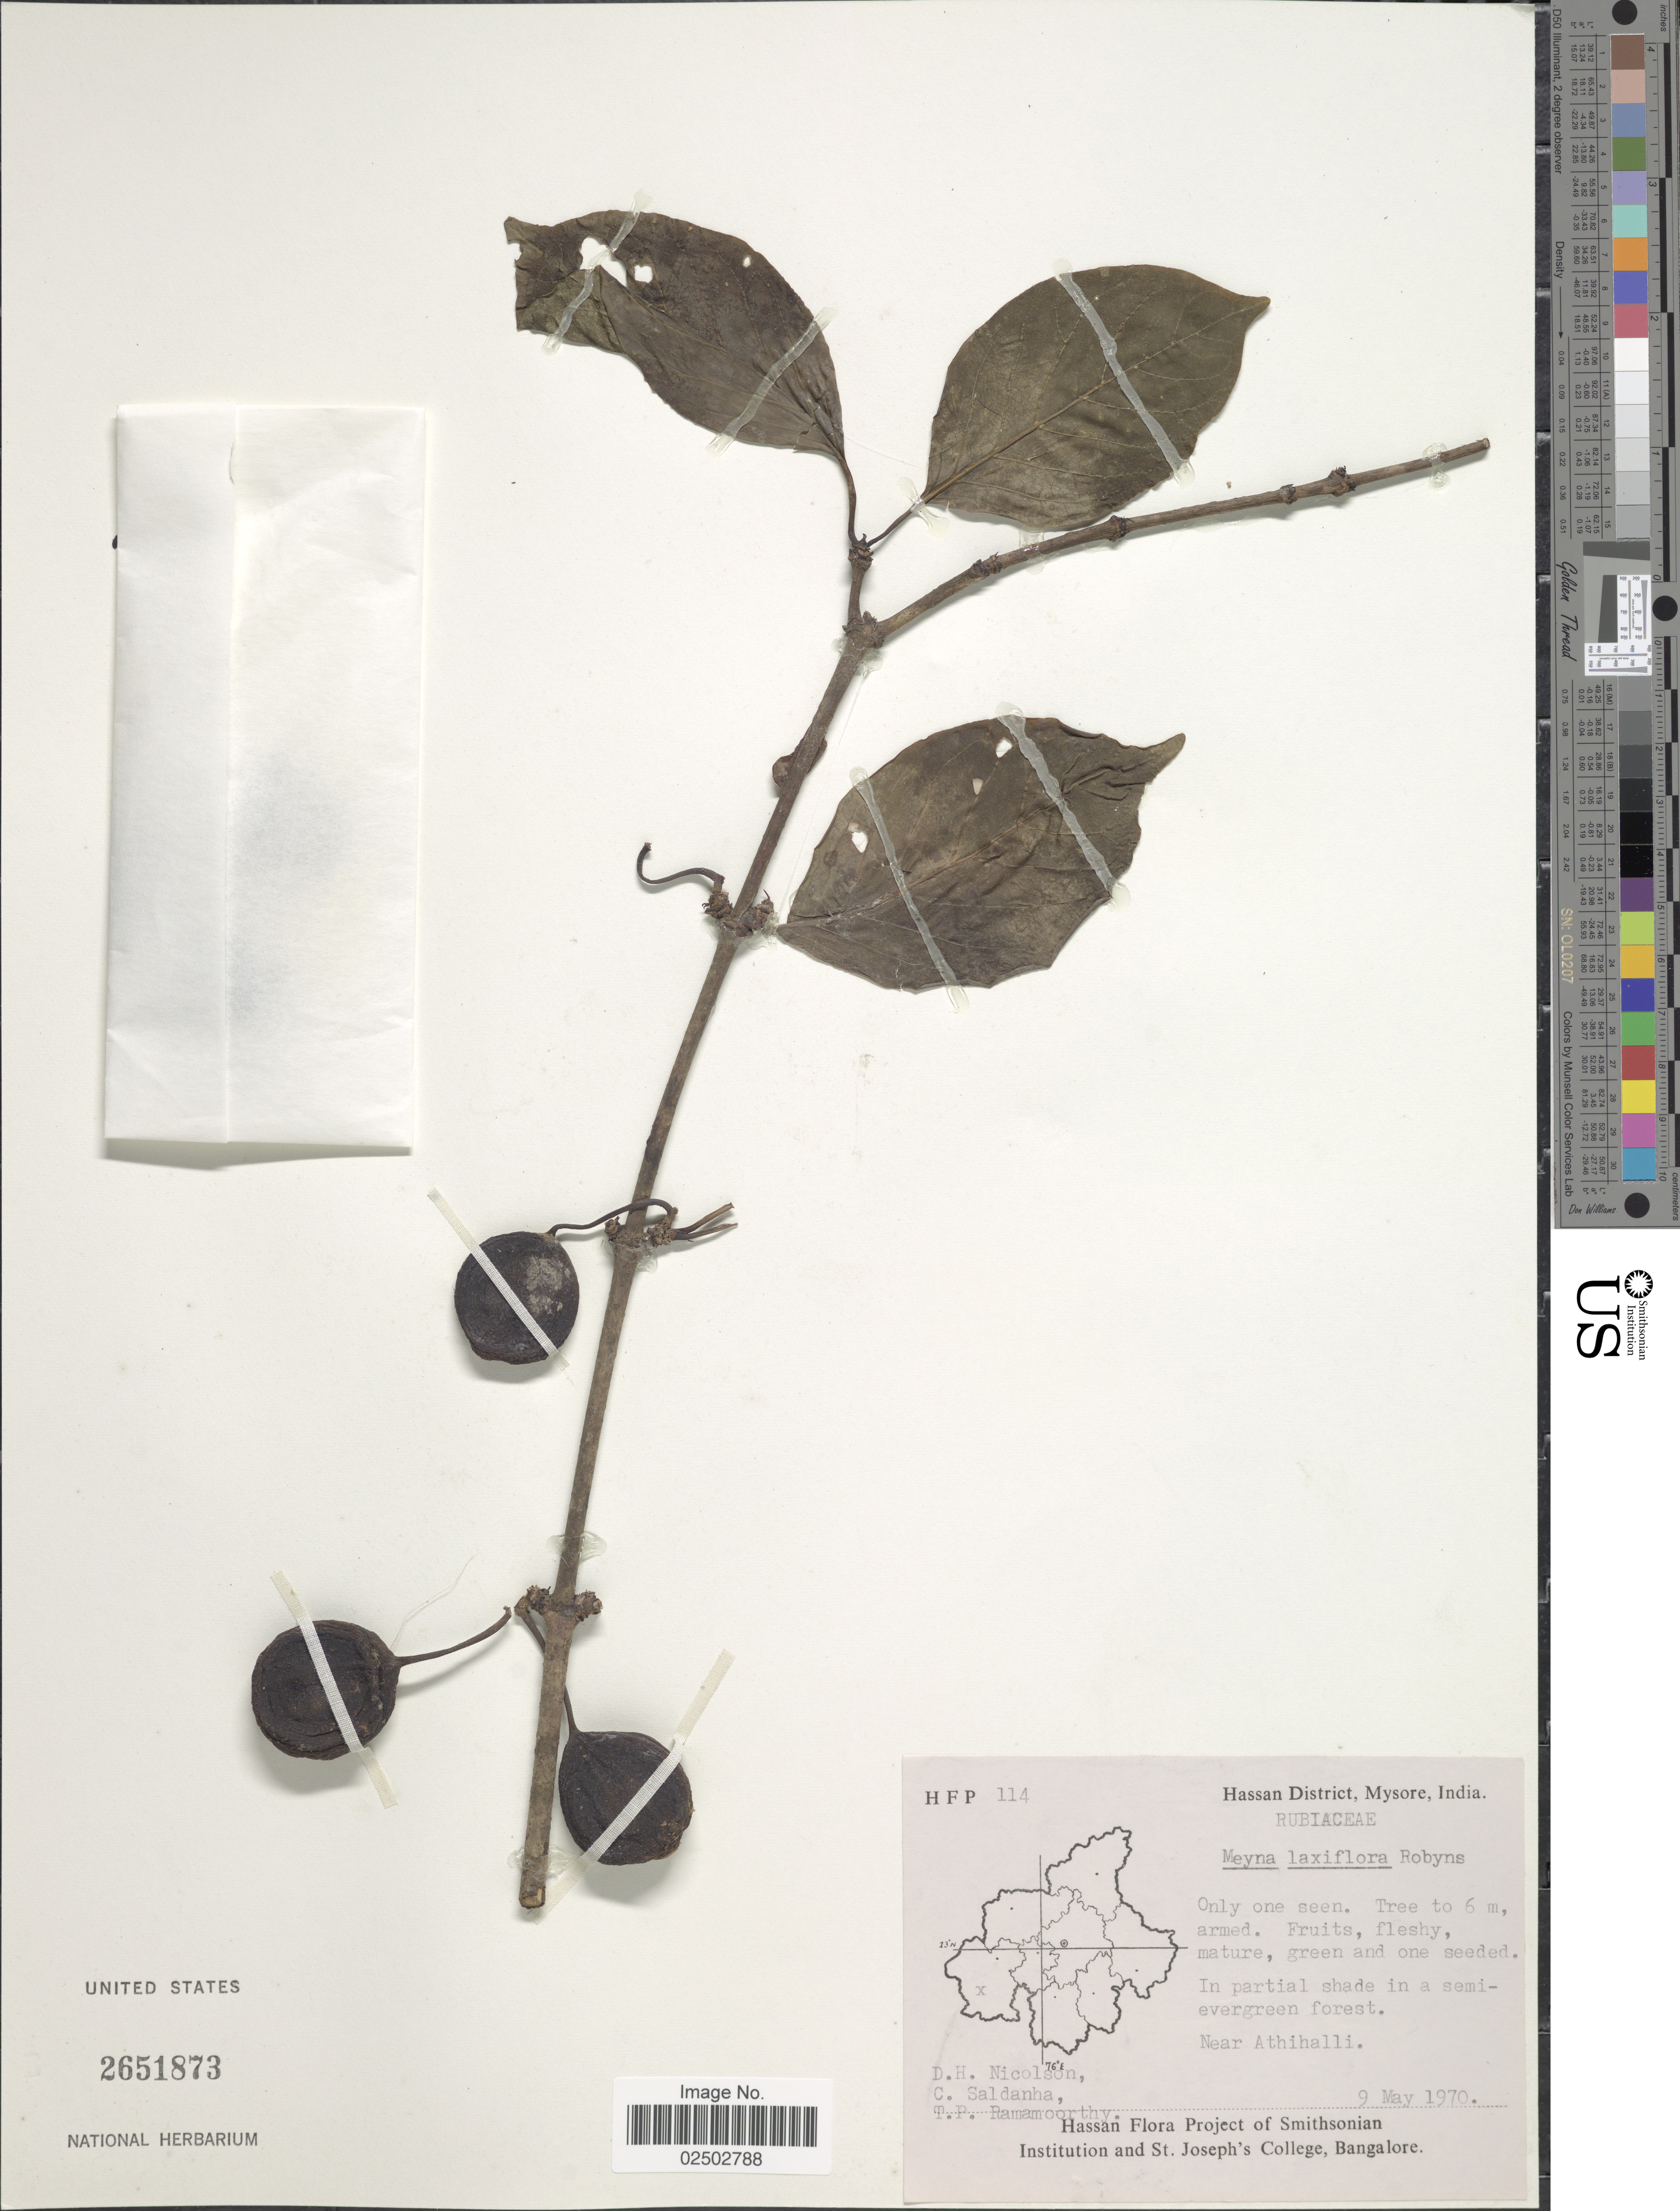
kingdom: Plantae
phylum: Tracheophyta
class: Magnoliopsida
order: Gentianales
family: Rubiaceae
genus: Meyna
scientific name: Meyna laxiflora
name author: Robyns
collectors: D. H. Nicolson, C. Saldanha & T. P. Ramamoorthy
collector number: HFP 114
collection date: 1970-05-09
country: India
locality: Hassan District, Mysore, India, Near Athihalli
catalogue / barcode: US 2651873